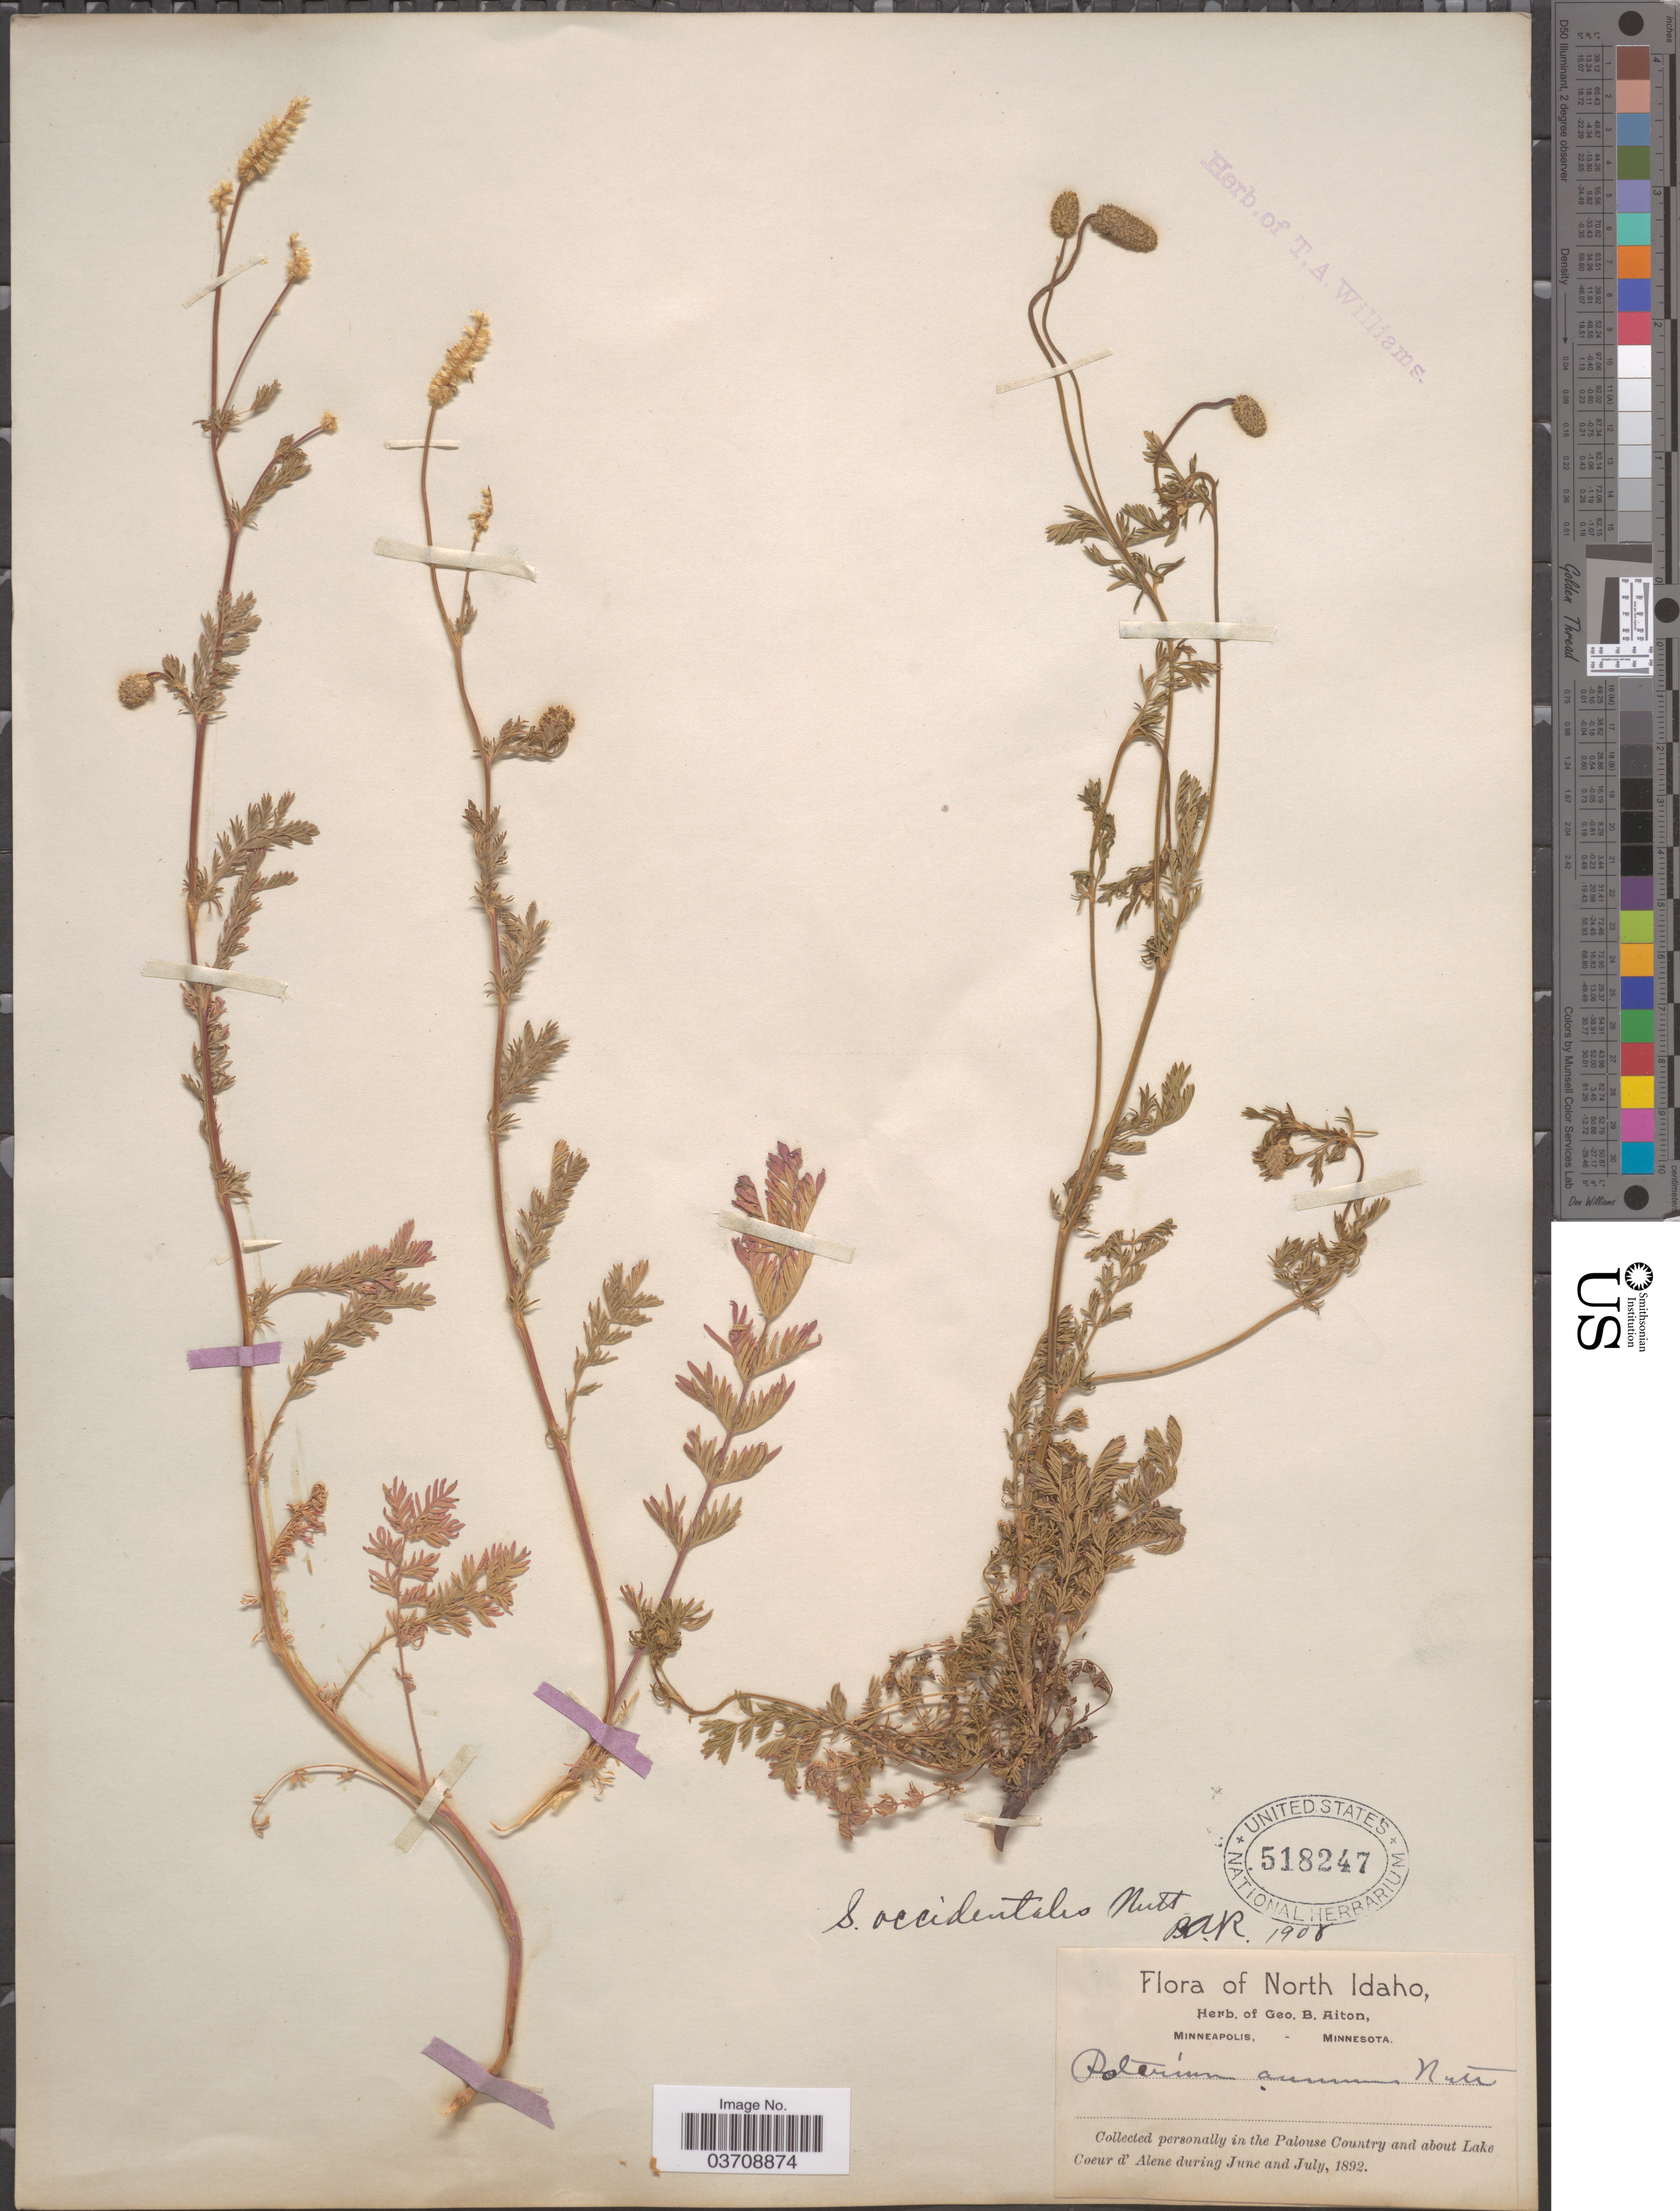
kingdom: Plantae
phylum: Tracheophyta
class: Magnoliopsida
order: Rosales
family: Rosaceae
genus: Sanguisorba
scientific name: Sanguisorba occidentalis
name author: Nutt.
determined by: Strong, Mark T., (BOT), Smithsonian Institution - National Museum of Natural History (UNITED STATES)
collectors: ex herb. Geo. B. Aiton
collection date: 1892-06/1892-07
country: United States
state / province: Idaho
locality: North Idaho. In the Palouse Country and about Lake Coeur d' Alene.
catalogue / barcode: US 518247